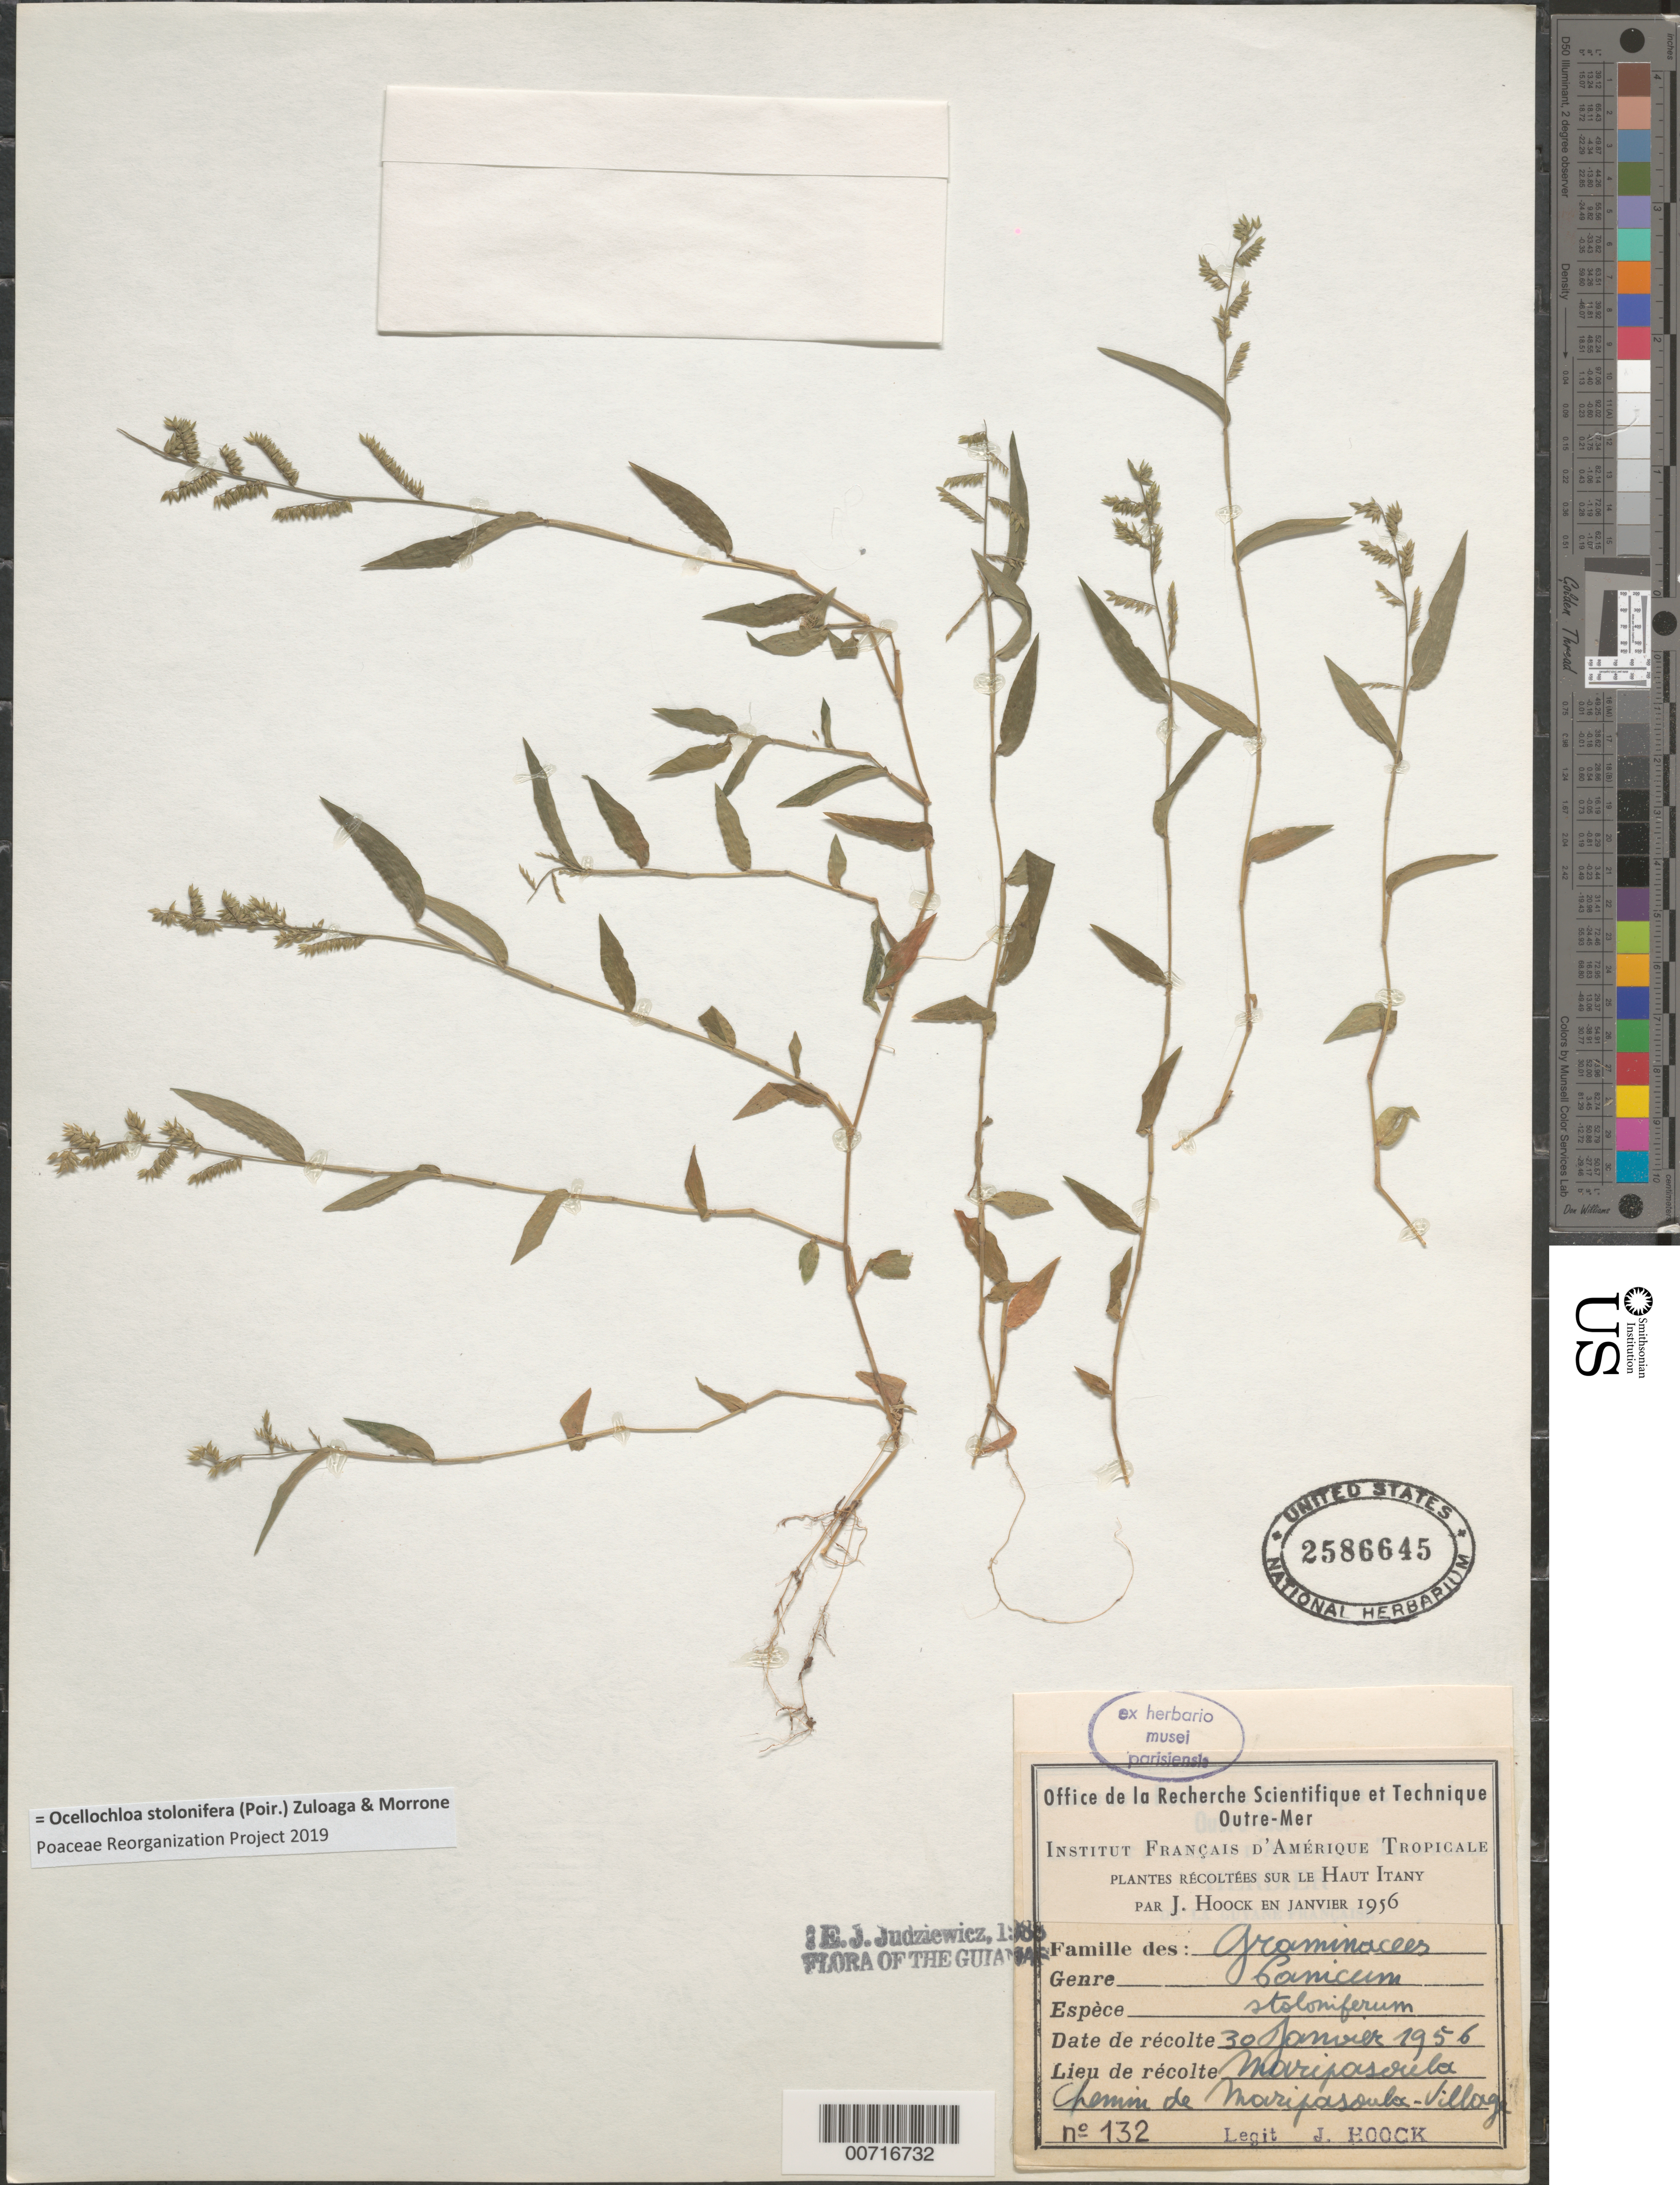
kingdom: Plantae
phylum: Tracheophyta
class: Liliopsida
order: Poales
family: Poaceae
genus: Panicum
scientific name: Panicum stoloniferum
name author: Poir.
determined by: Judziewicz, E. J.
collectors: J. Hoock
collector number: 132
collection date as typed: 30-Jan-56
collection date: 1956-01-30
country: French Guiana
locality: Maripasoula, Chemin de Maripasoula village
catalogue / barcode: US 2586645